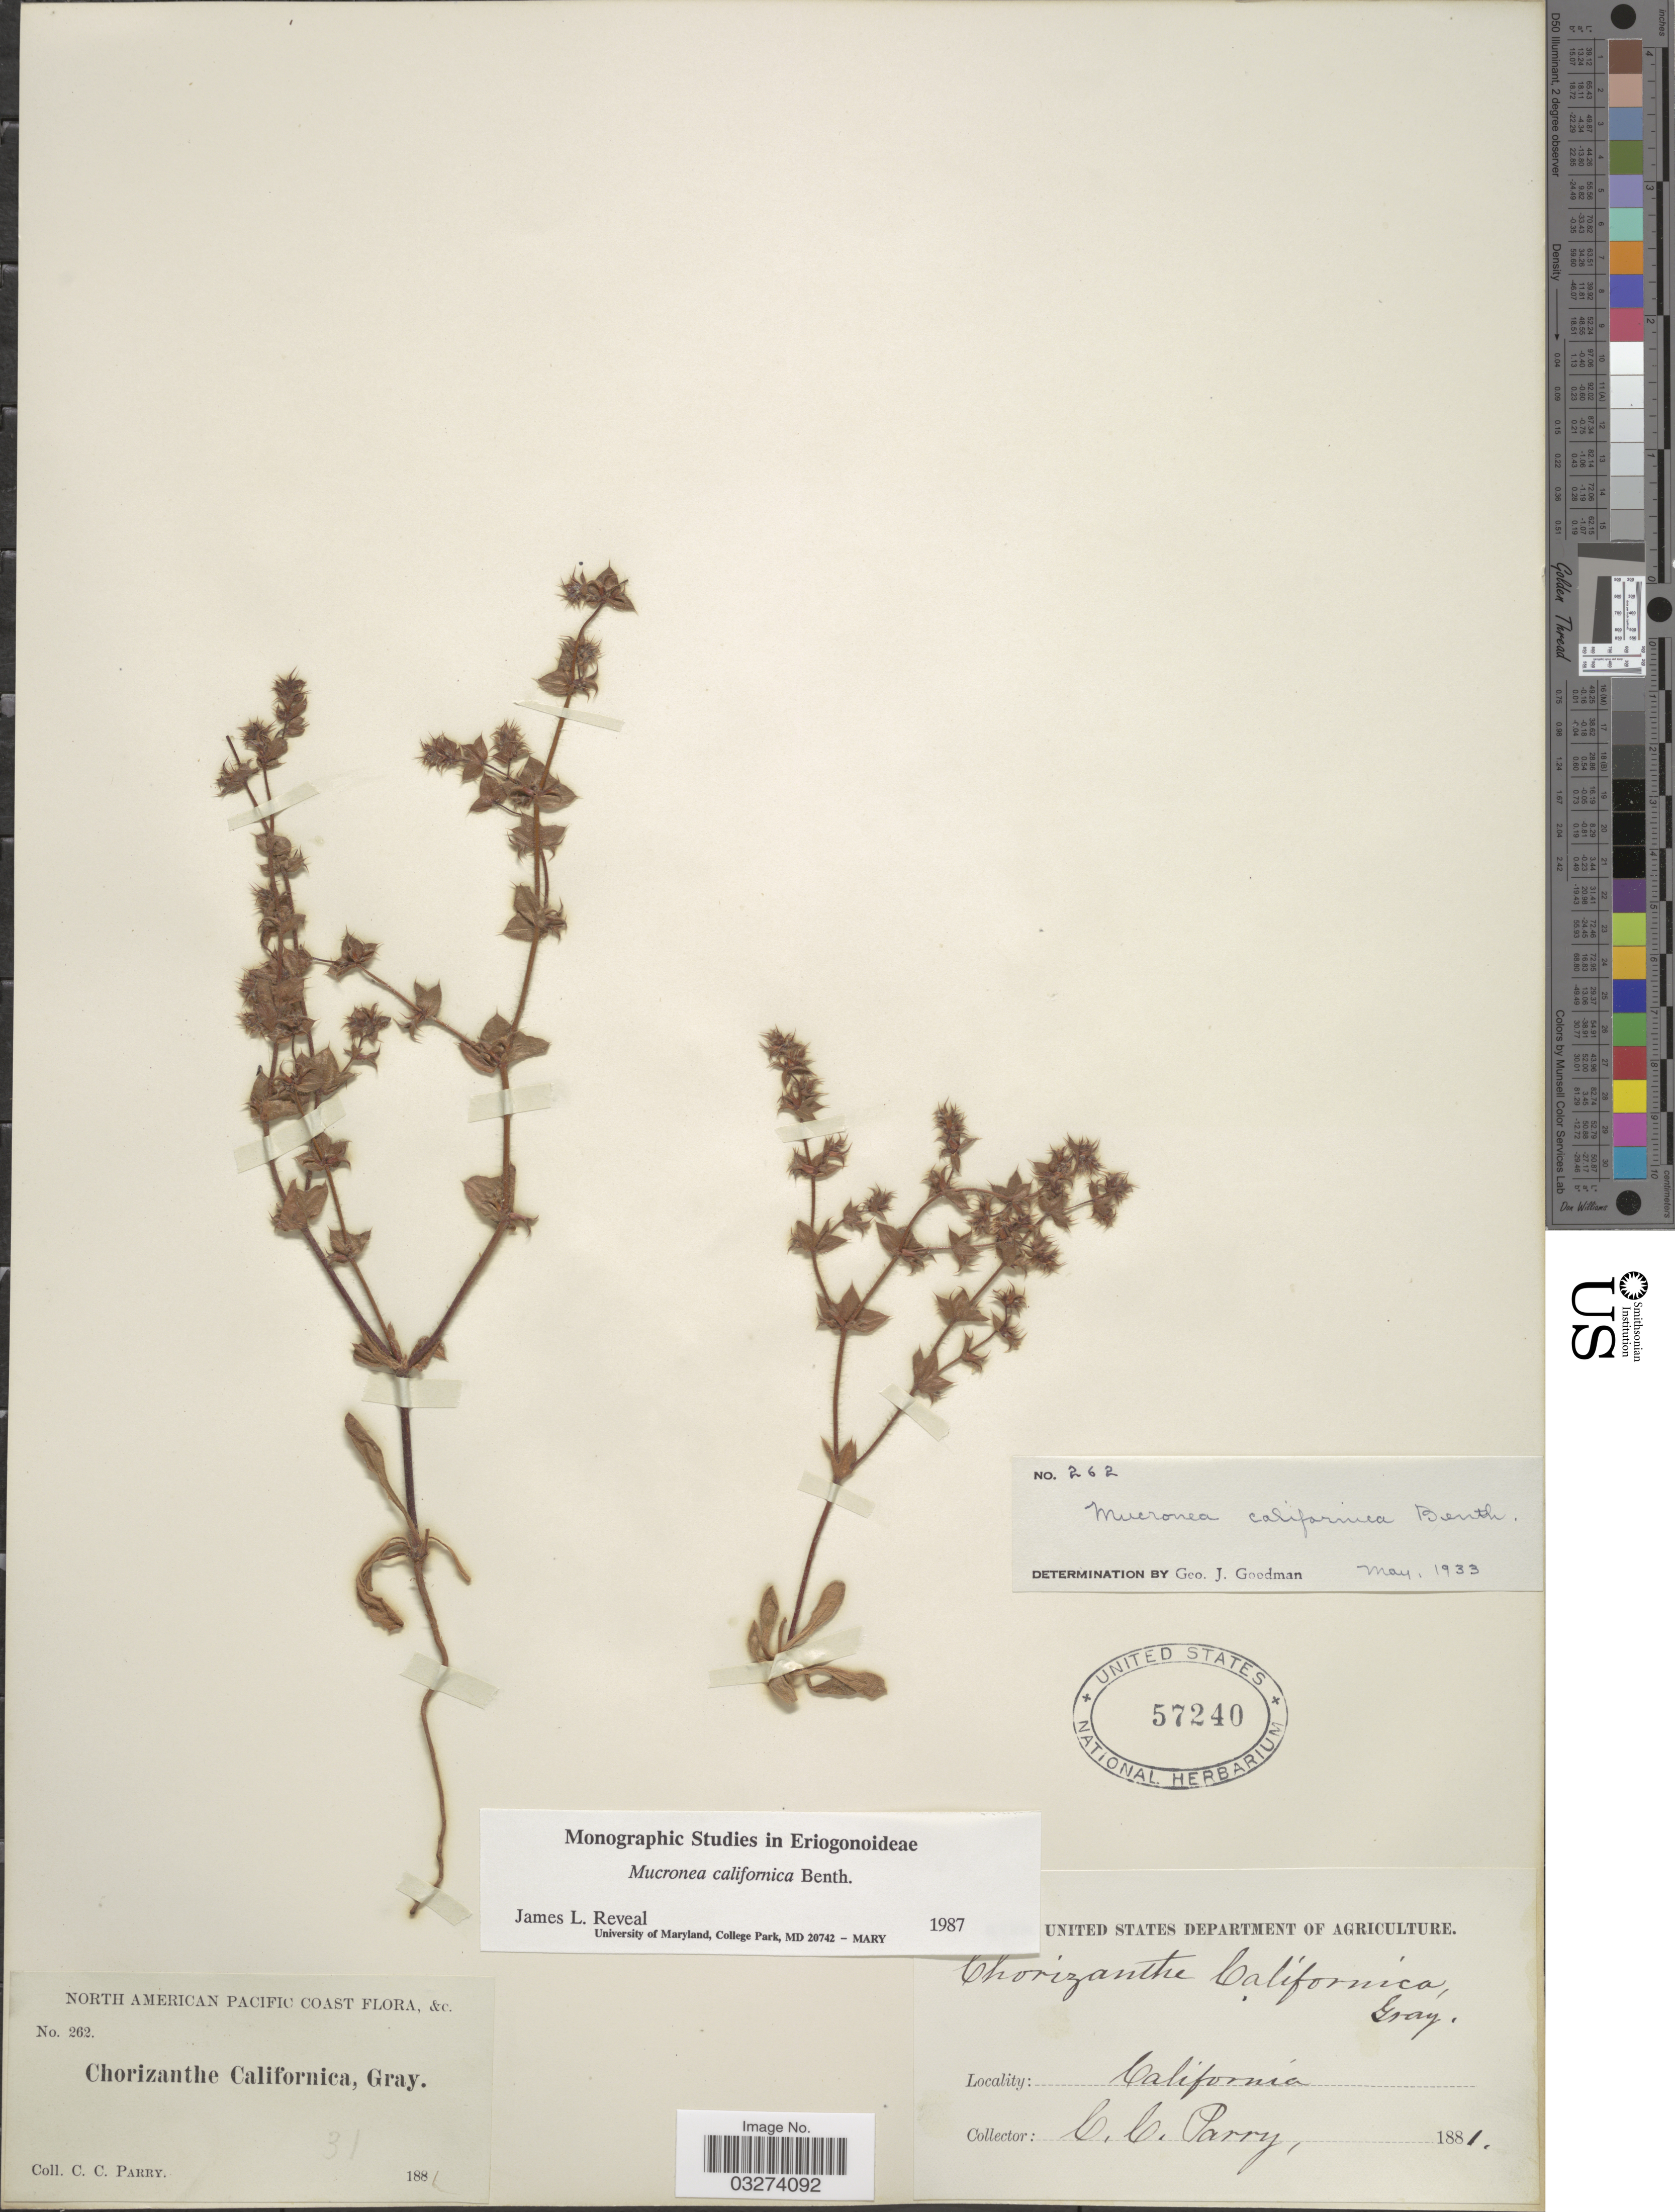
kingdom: Plantae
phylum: Tracheophyta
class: Magnoliopsida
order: Caryophyllales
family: Polygonaceae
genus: Mucronea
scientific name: Mucronea californica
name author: Benth.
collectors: C. C. Parry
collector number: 262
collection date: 1881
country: United States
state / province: California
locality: North American Pacific Coast.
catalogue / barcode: US 57240